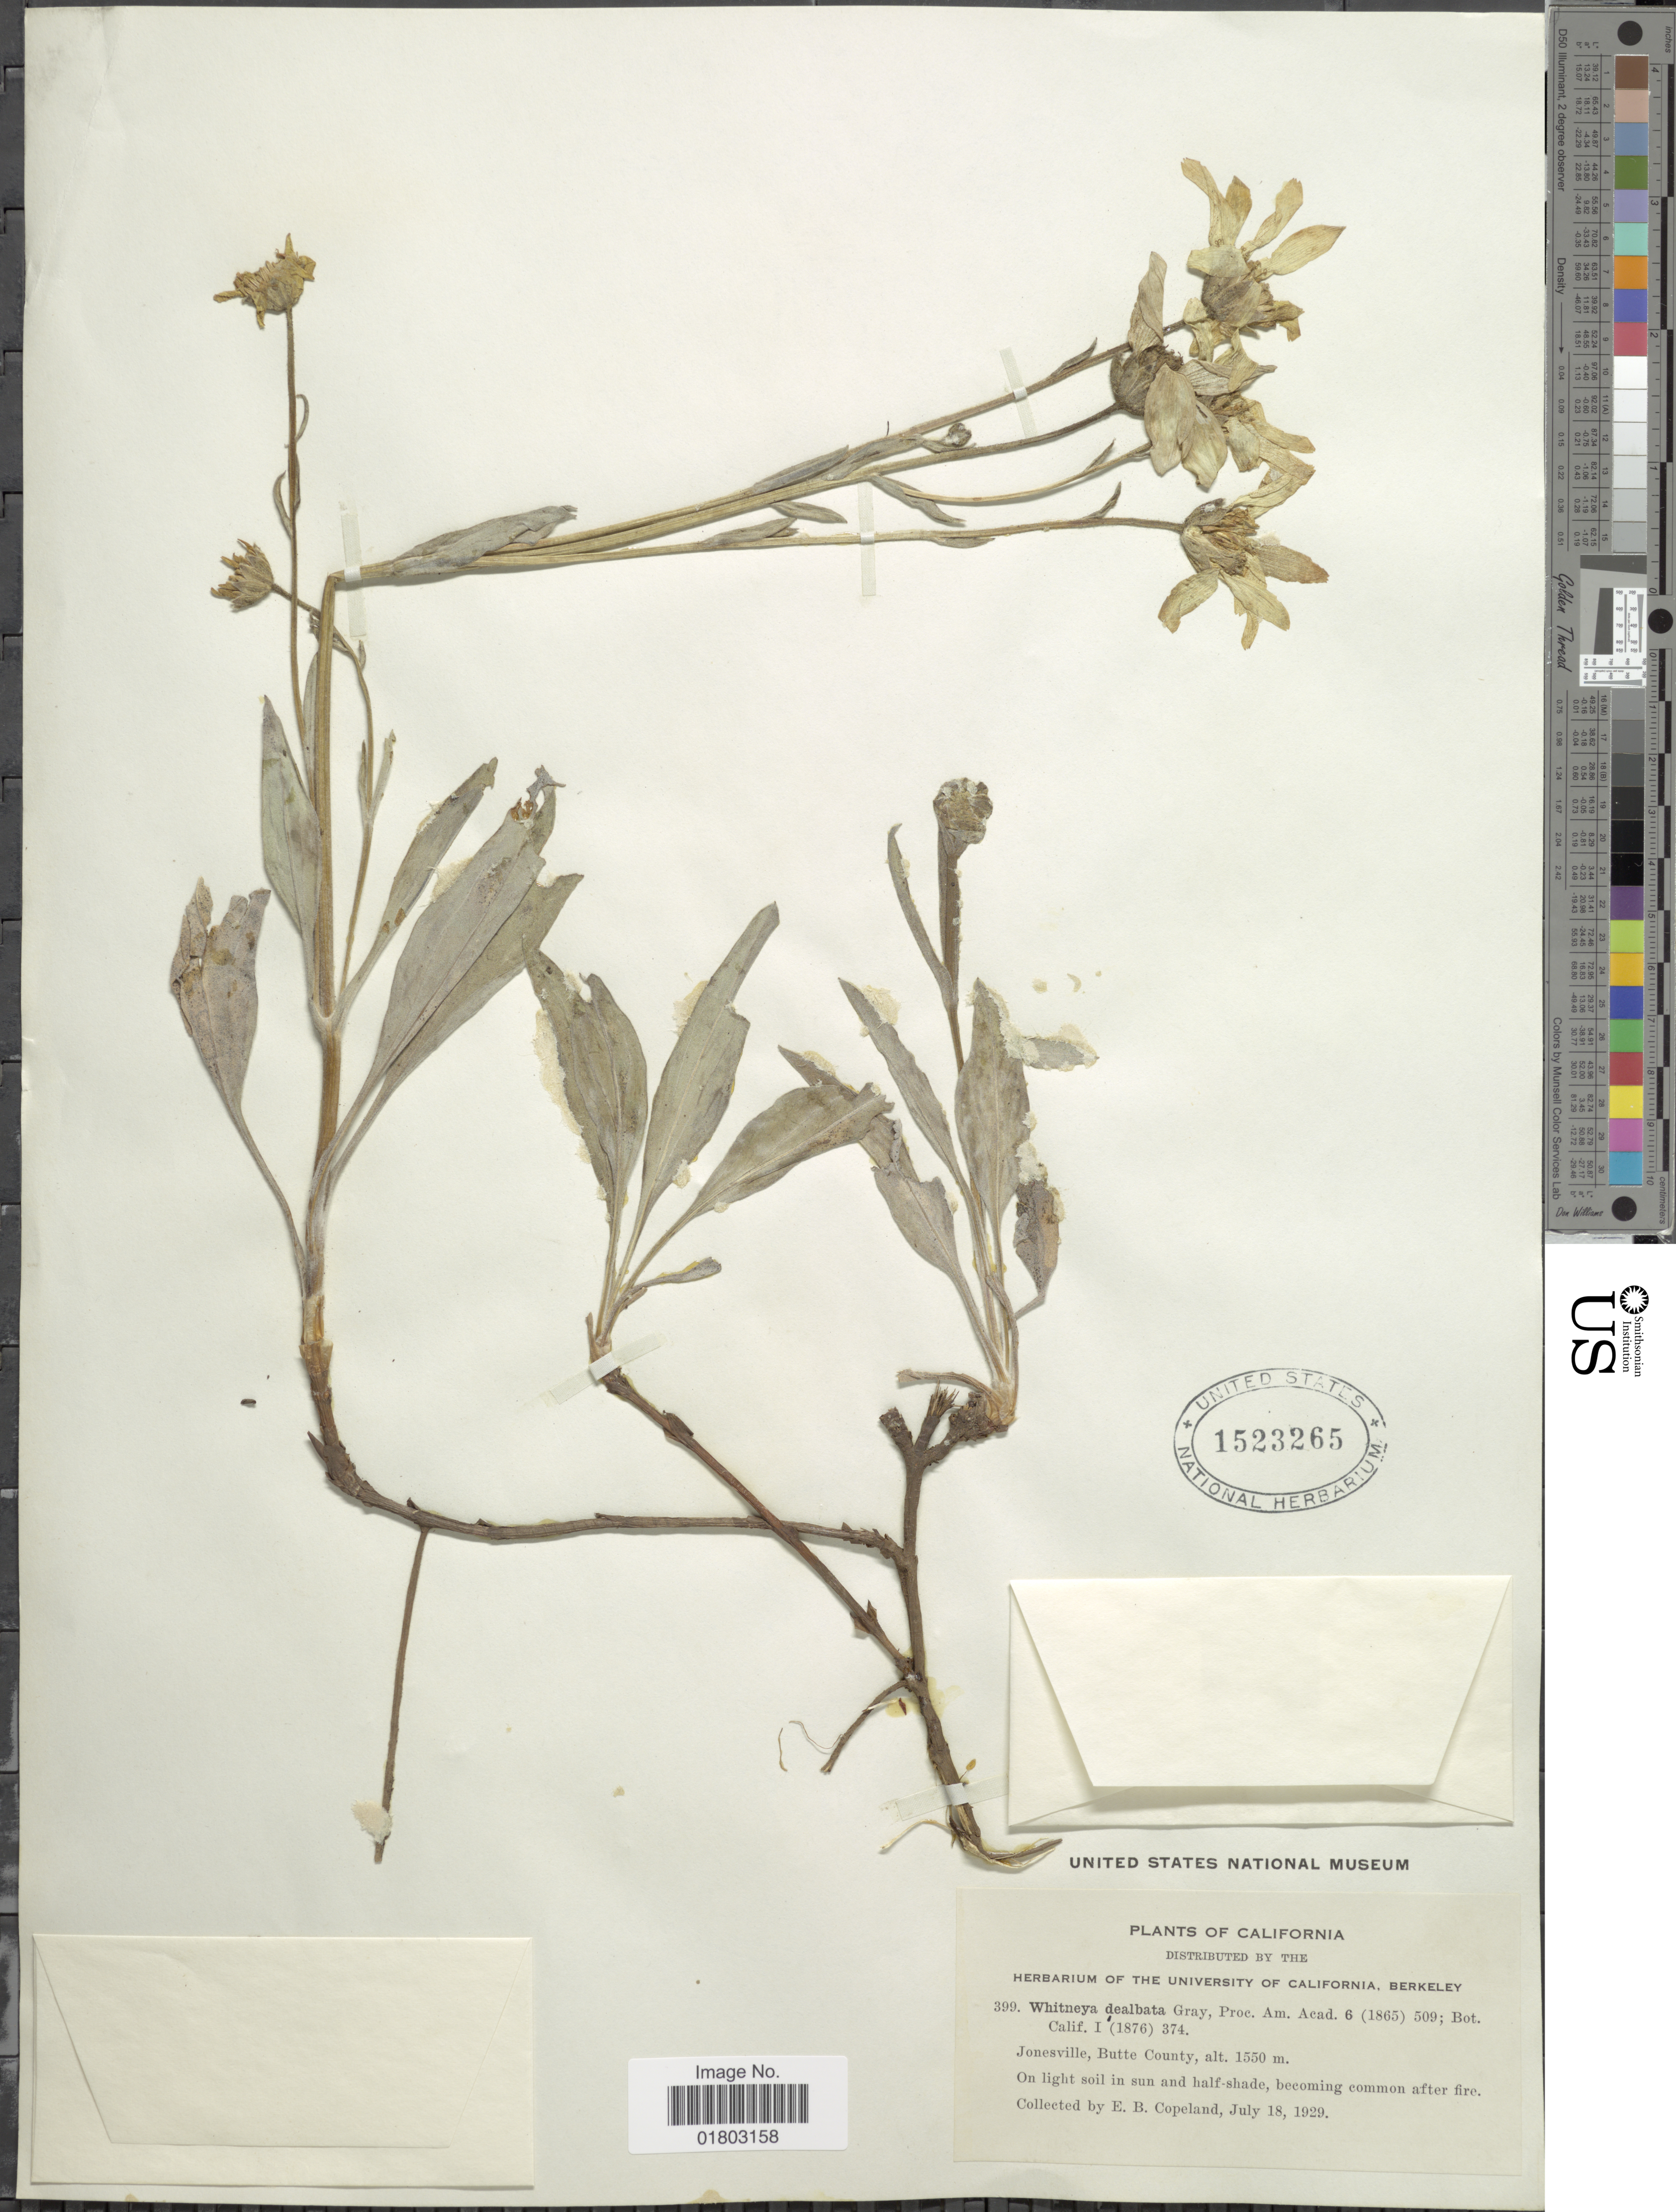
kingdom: Plantae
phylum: Tracheophyta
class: Magnoliopsida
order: Asterales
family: Asteraceae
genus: Arnica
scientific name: Arnica dealbata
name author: (A. Gray) B.G. Baldwin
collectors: E. B. Copeland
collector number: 399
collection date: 1929-07-18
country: United States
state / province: California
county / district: Butte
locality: Jonesville, Butte County, on light soil sun and half-shade, becoming common after fire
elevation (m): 1550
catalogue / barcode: US 1523265